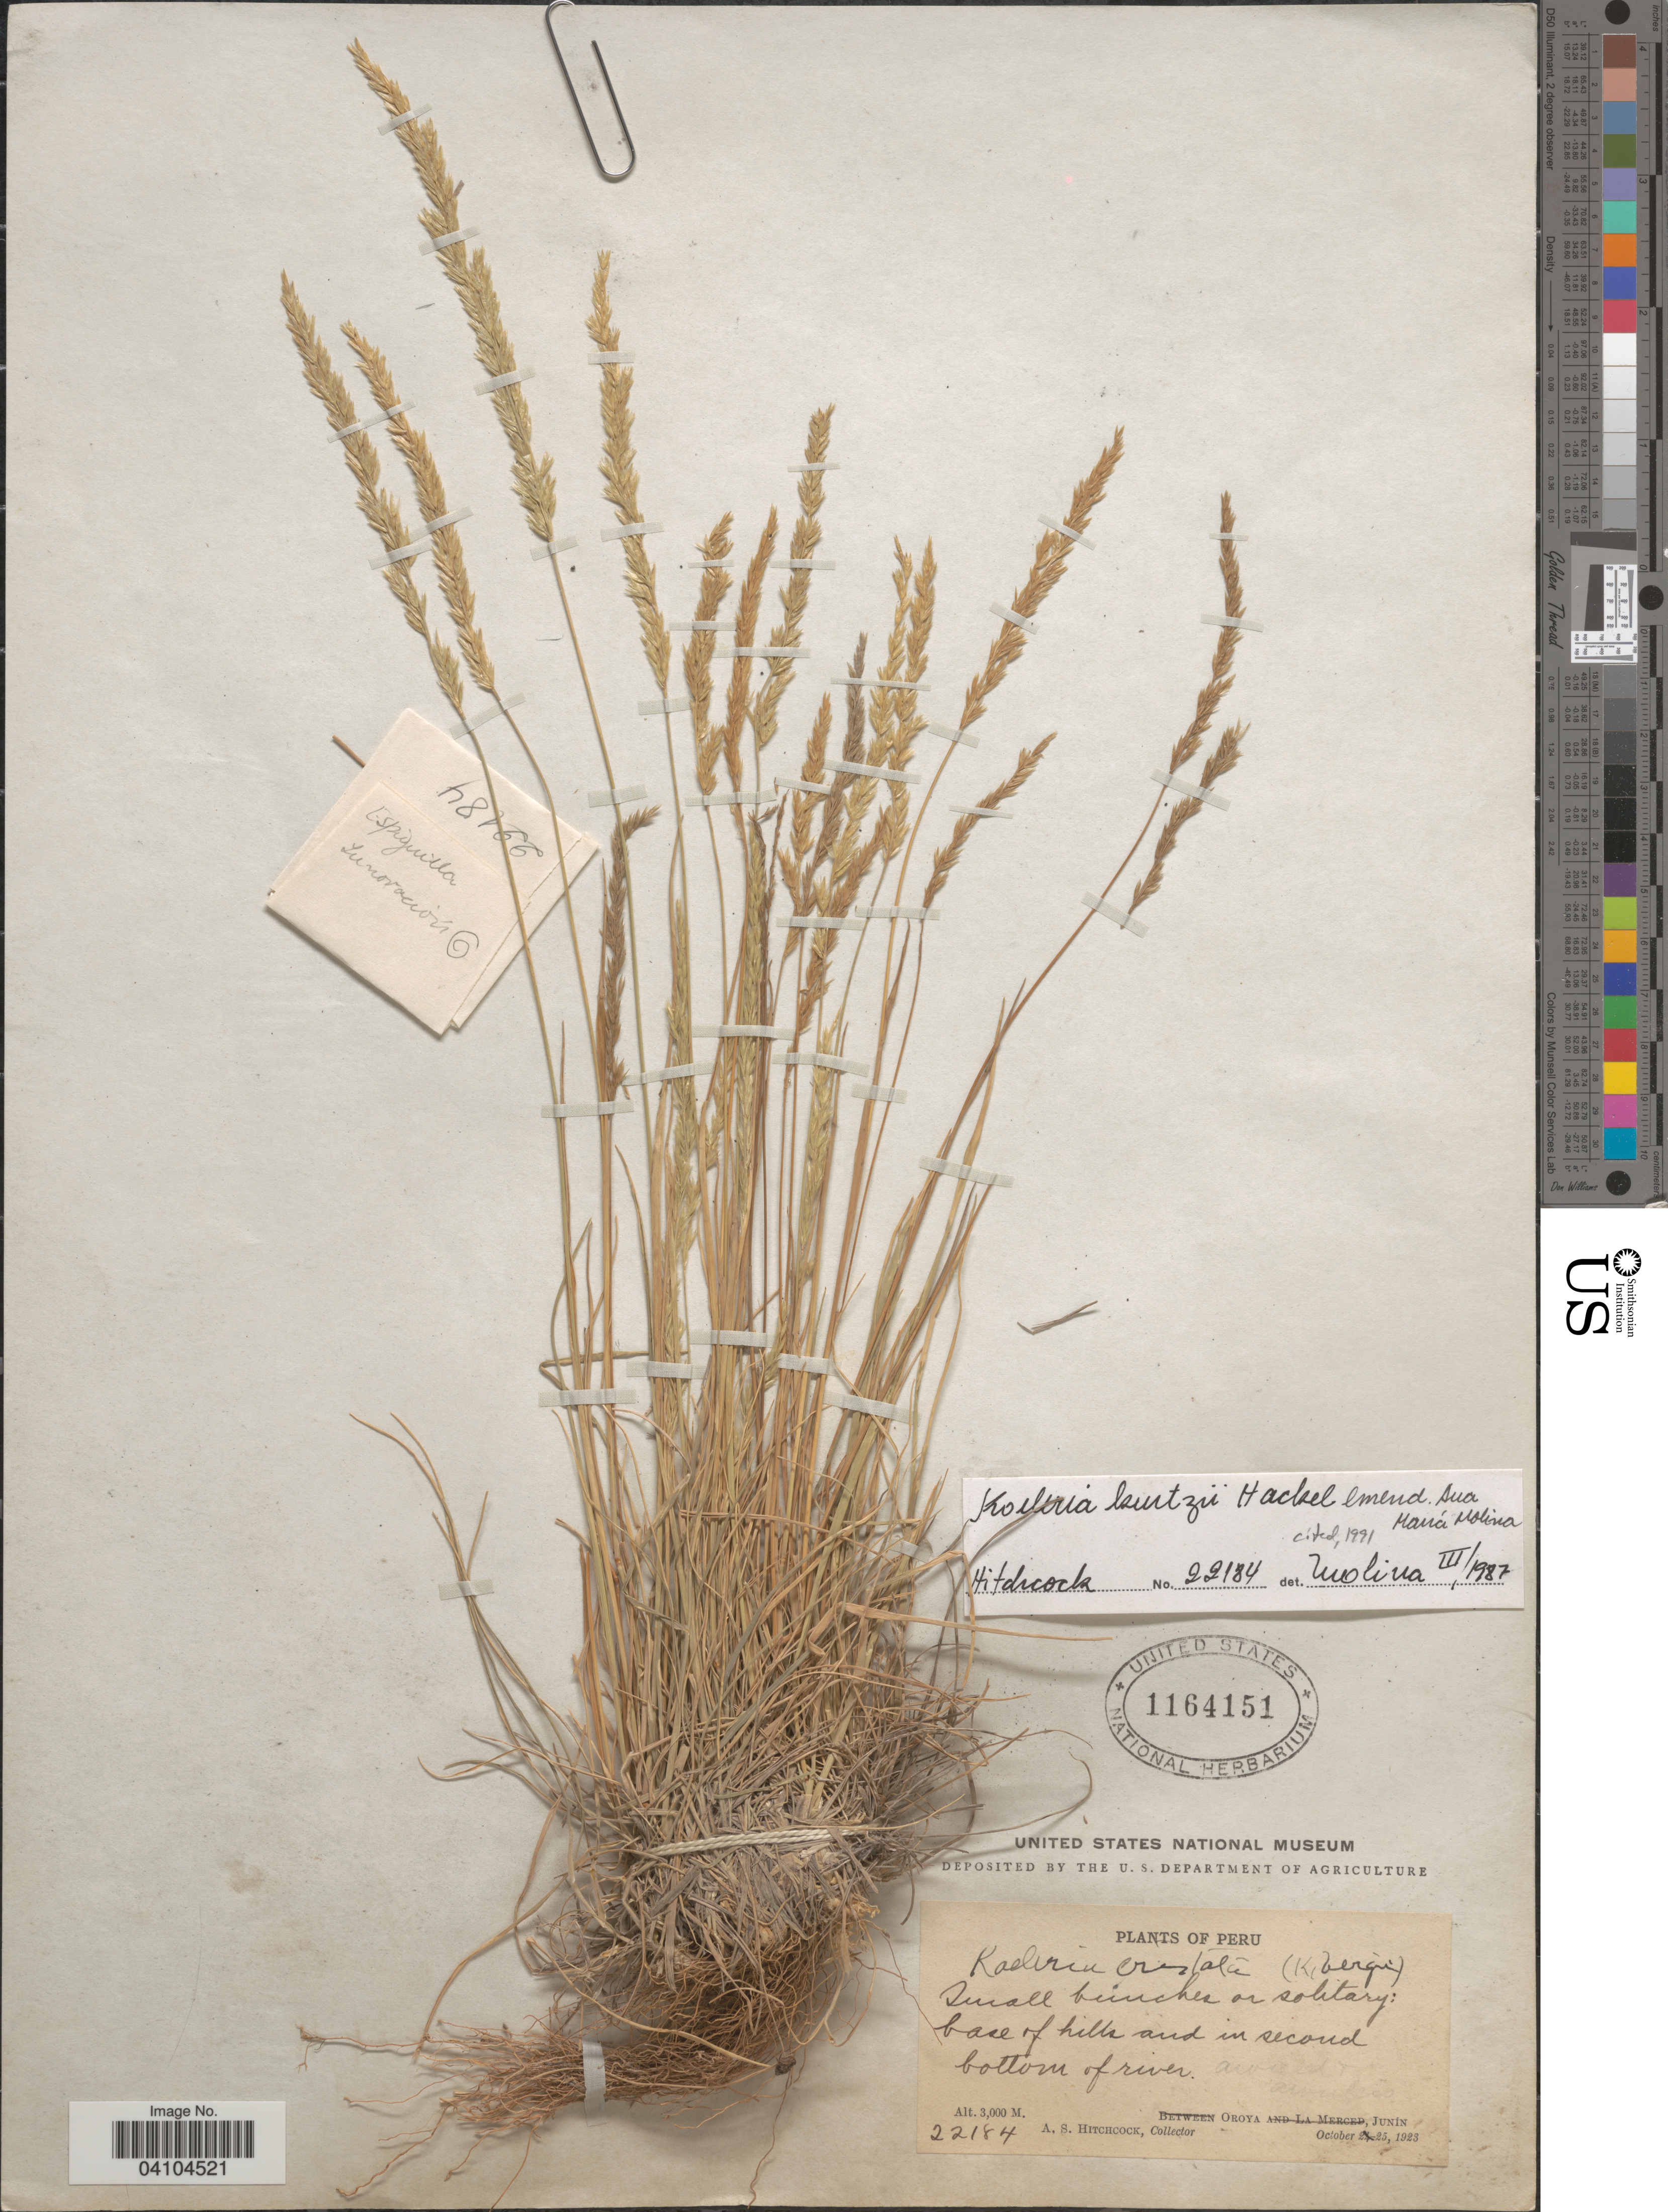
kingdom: Plantae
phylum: Tracheophyta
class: Liliopsida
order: Poales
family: Poaceae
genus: Koeleria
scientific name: Koeleria kurtzii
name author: Hack. ex Kurtz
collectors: A. S. Hitchcock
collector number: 22184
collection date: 1923-10-25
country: Peru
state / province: Junin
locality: Oroya.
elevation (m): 3000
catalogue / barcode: US 1164151